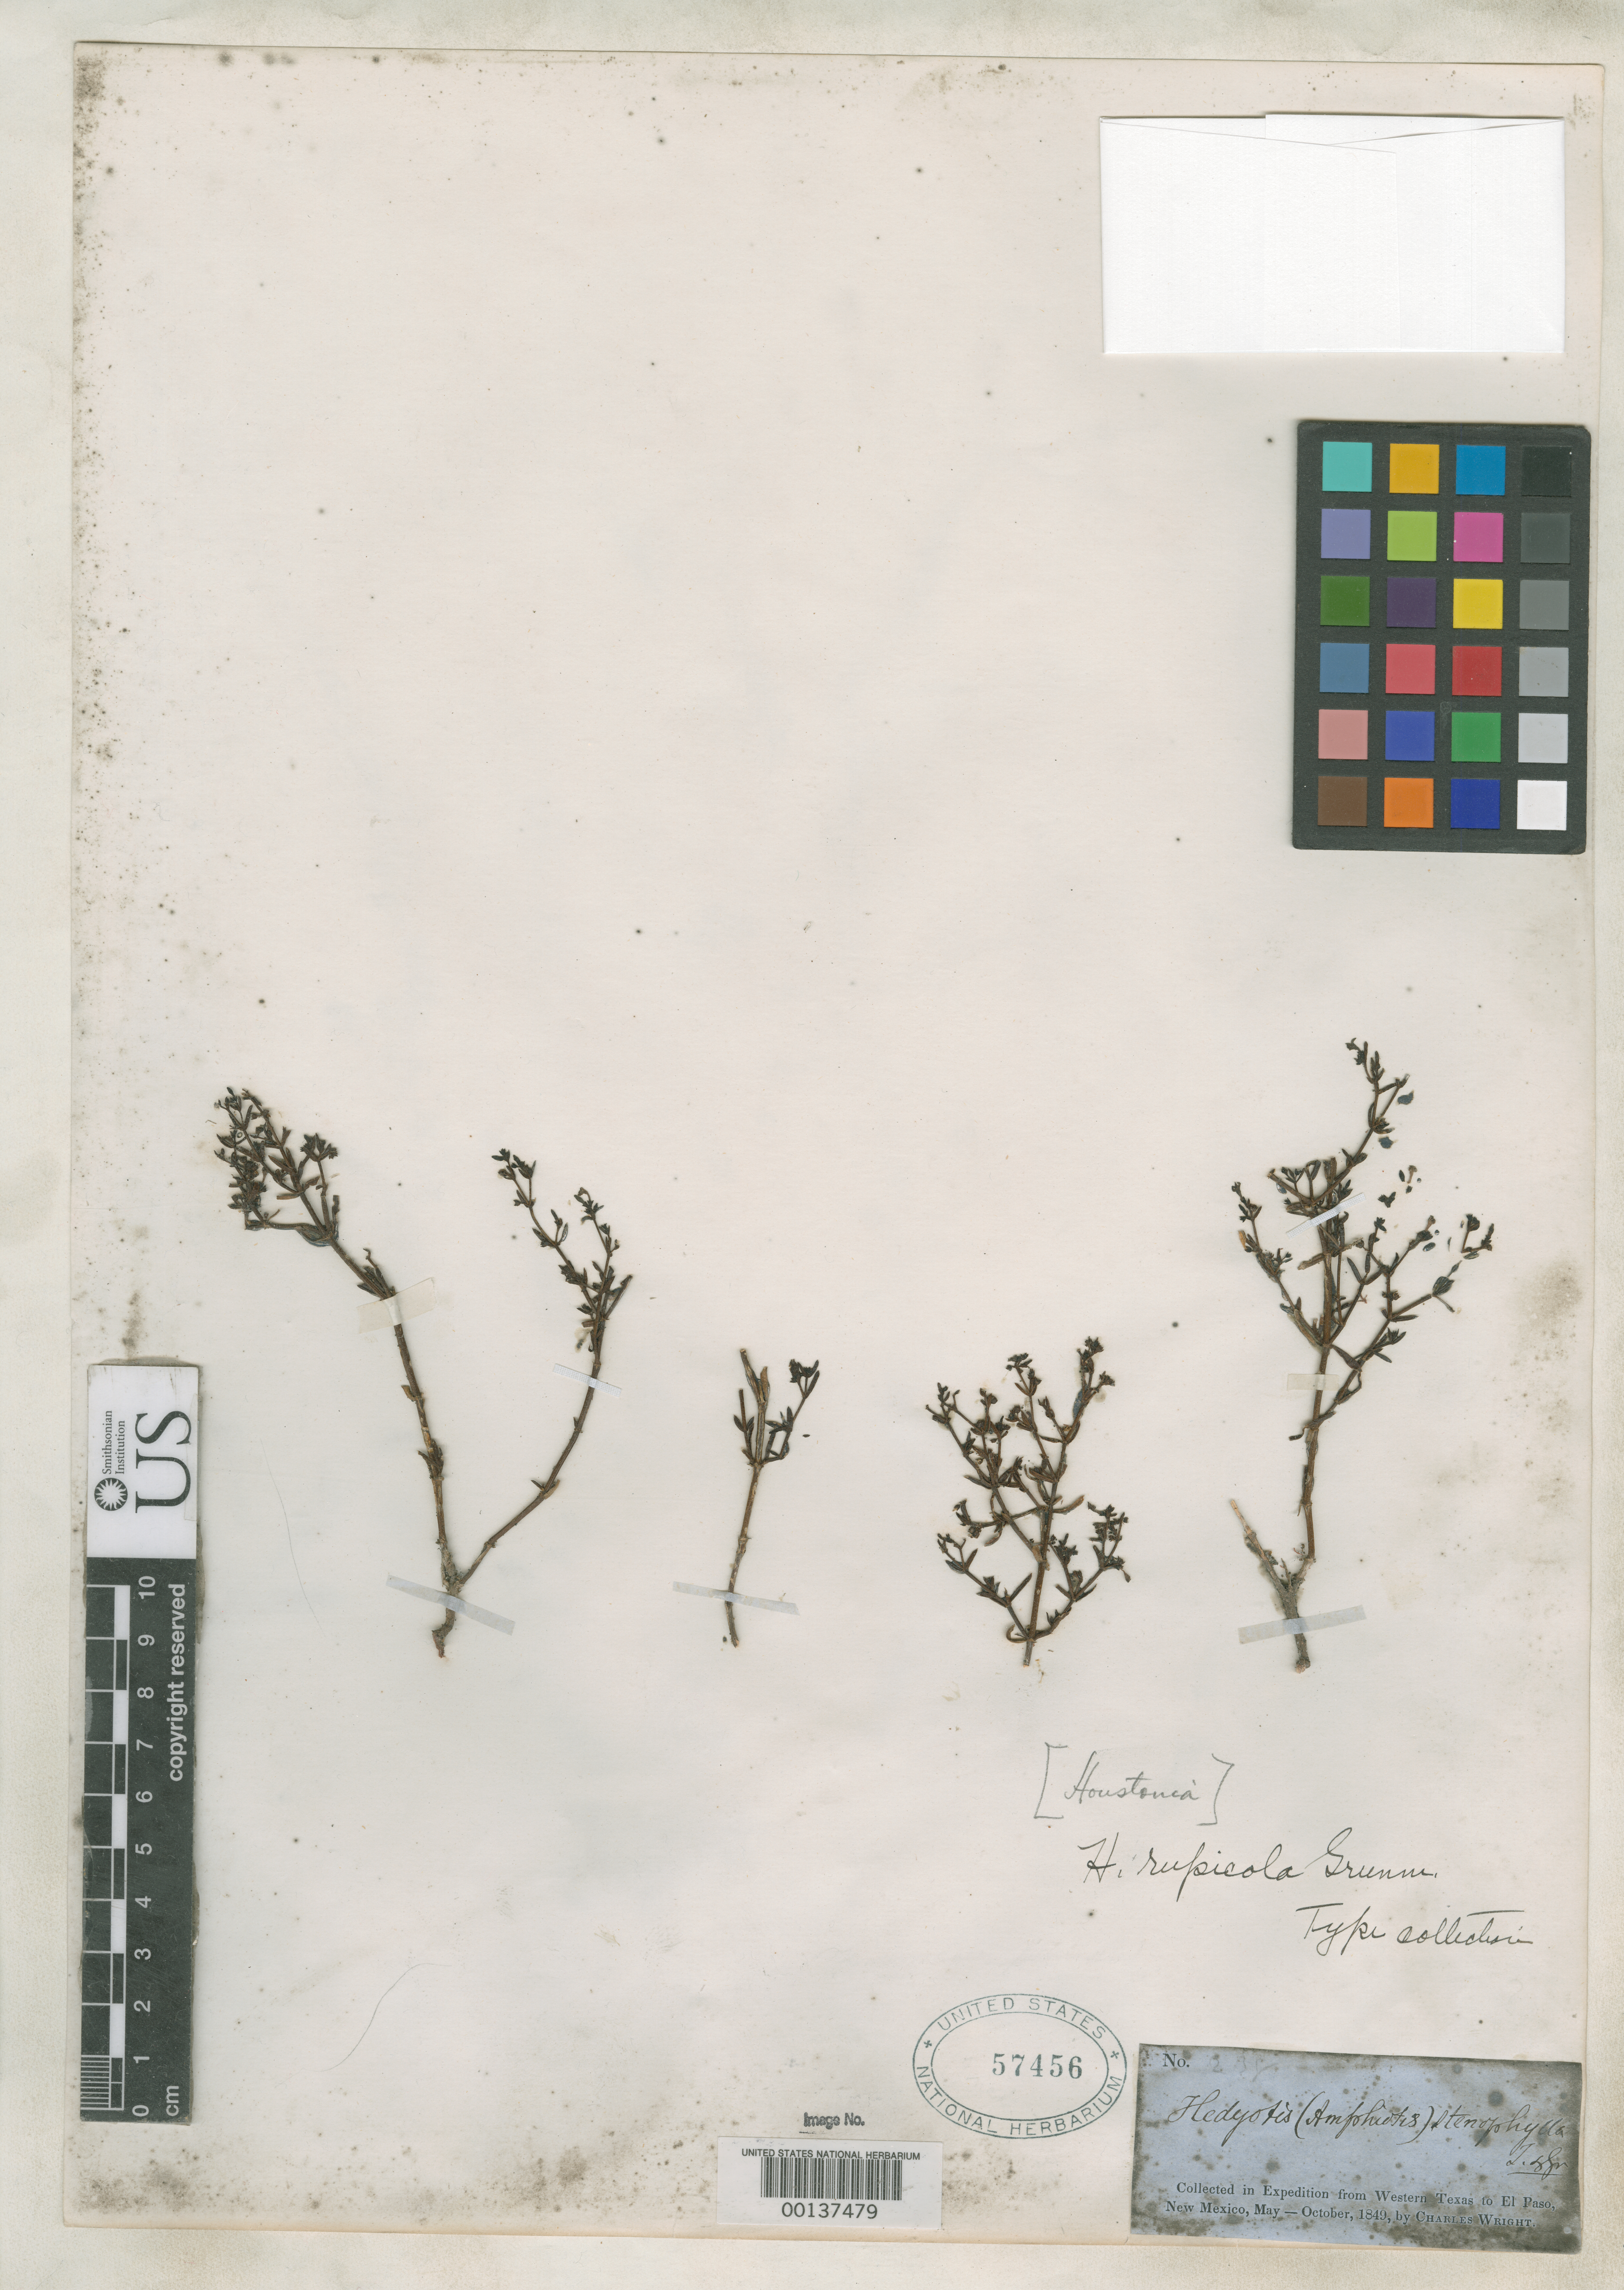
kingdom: Plantae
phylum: Tracheophyta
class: Magnoliopsida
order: Gentianales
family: Rubiaceae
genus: Houstonia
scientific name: Houstonia rupicola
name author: Greenm.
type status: Type Collection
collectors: C. Wright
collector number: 238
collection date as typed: May 1849 to -- Oct 1849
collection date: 1849-05/1849-10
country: United States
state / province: Arizona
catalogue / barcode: US 57456